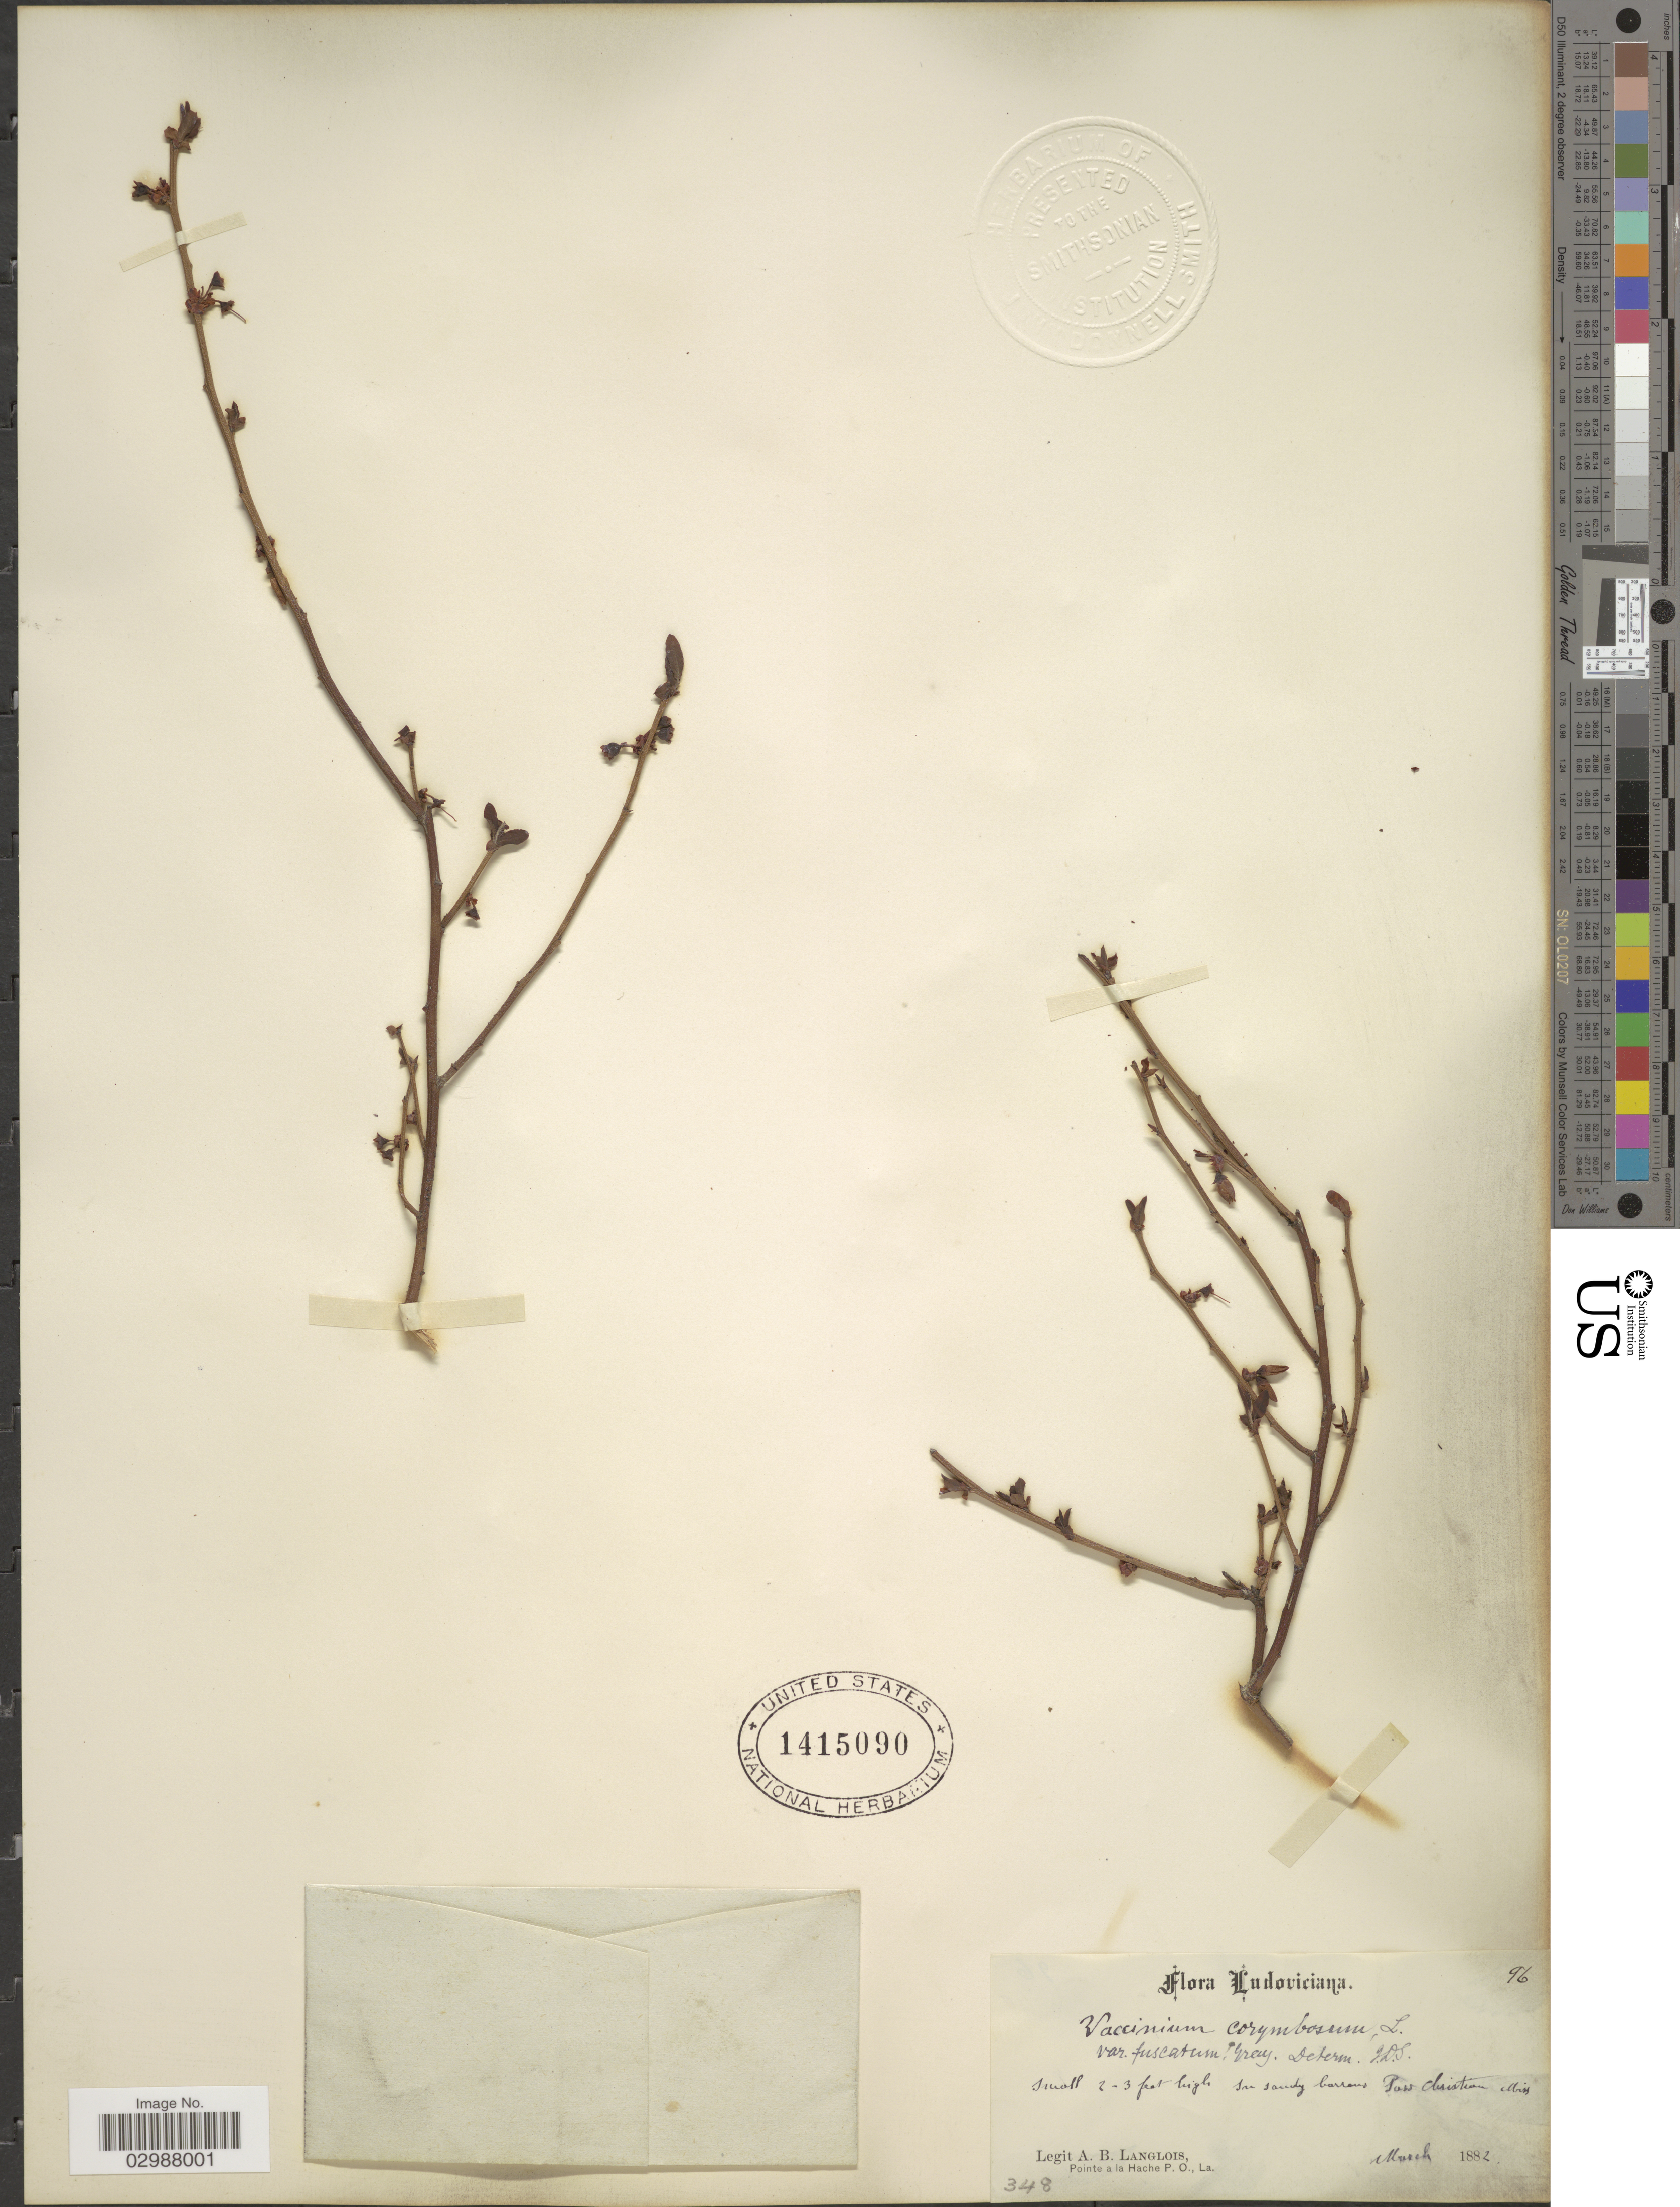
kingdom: Plantae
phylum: Tracheophyta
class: Magnoliopsida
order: Ericales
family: Ericaceae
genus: Vaccinium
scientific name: Vaccinium corymbosum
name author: L.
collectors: A. Langlois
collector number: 348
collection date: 1882-03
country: United States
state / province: Mississippi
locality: Ludoviciana. In sandy barrens Pass Christian.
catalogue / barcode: US 1415090